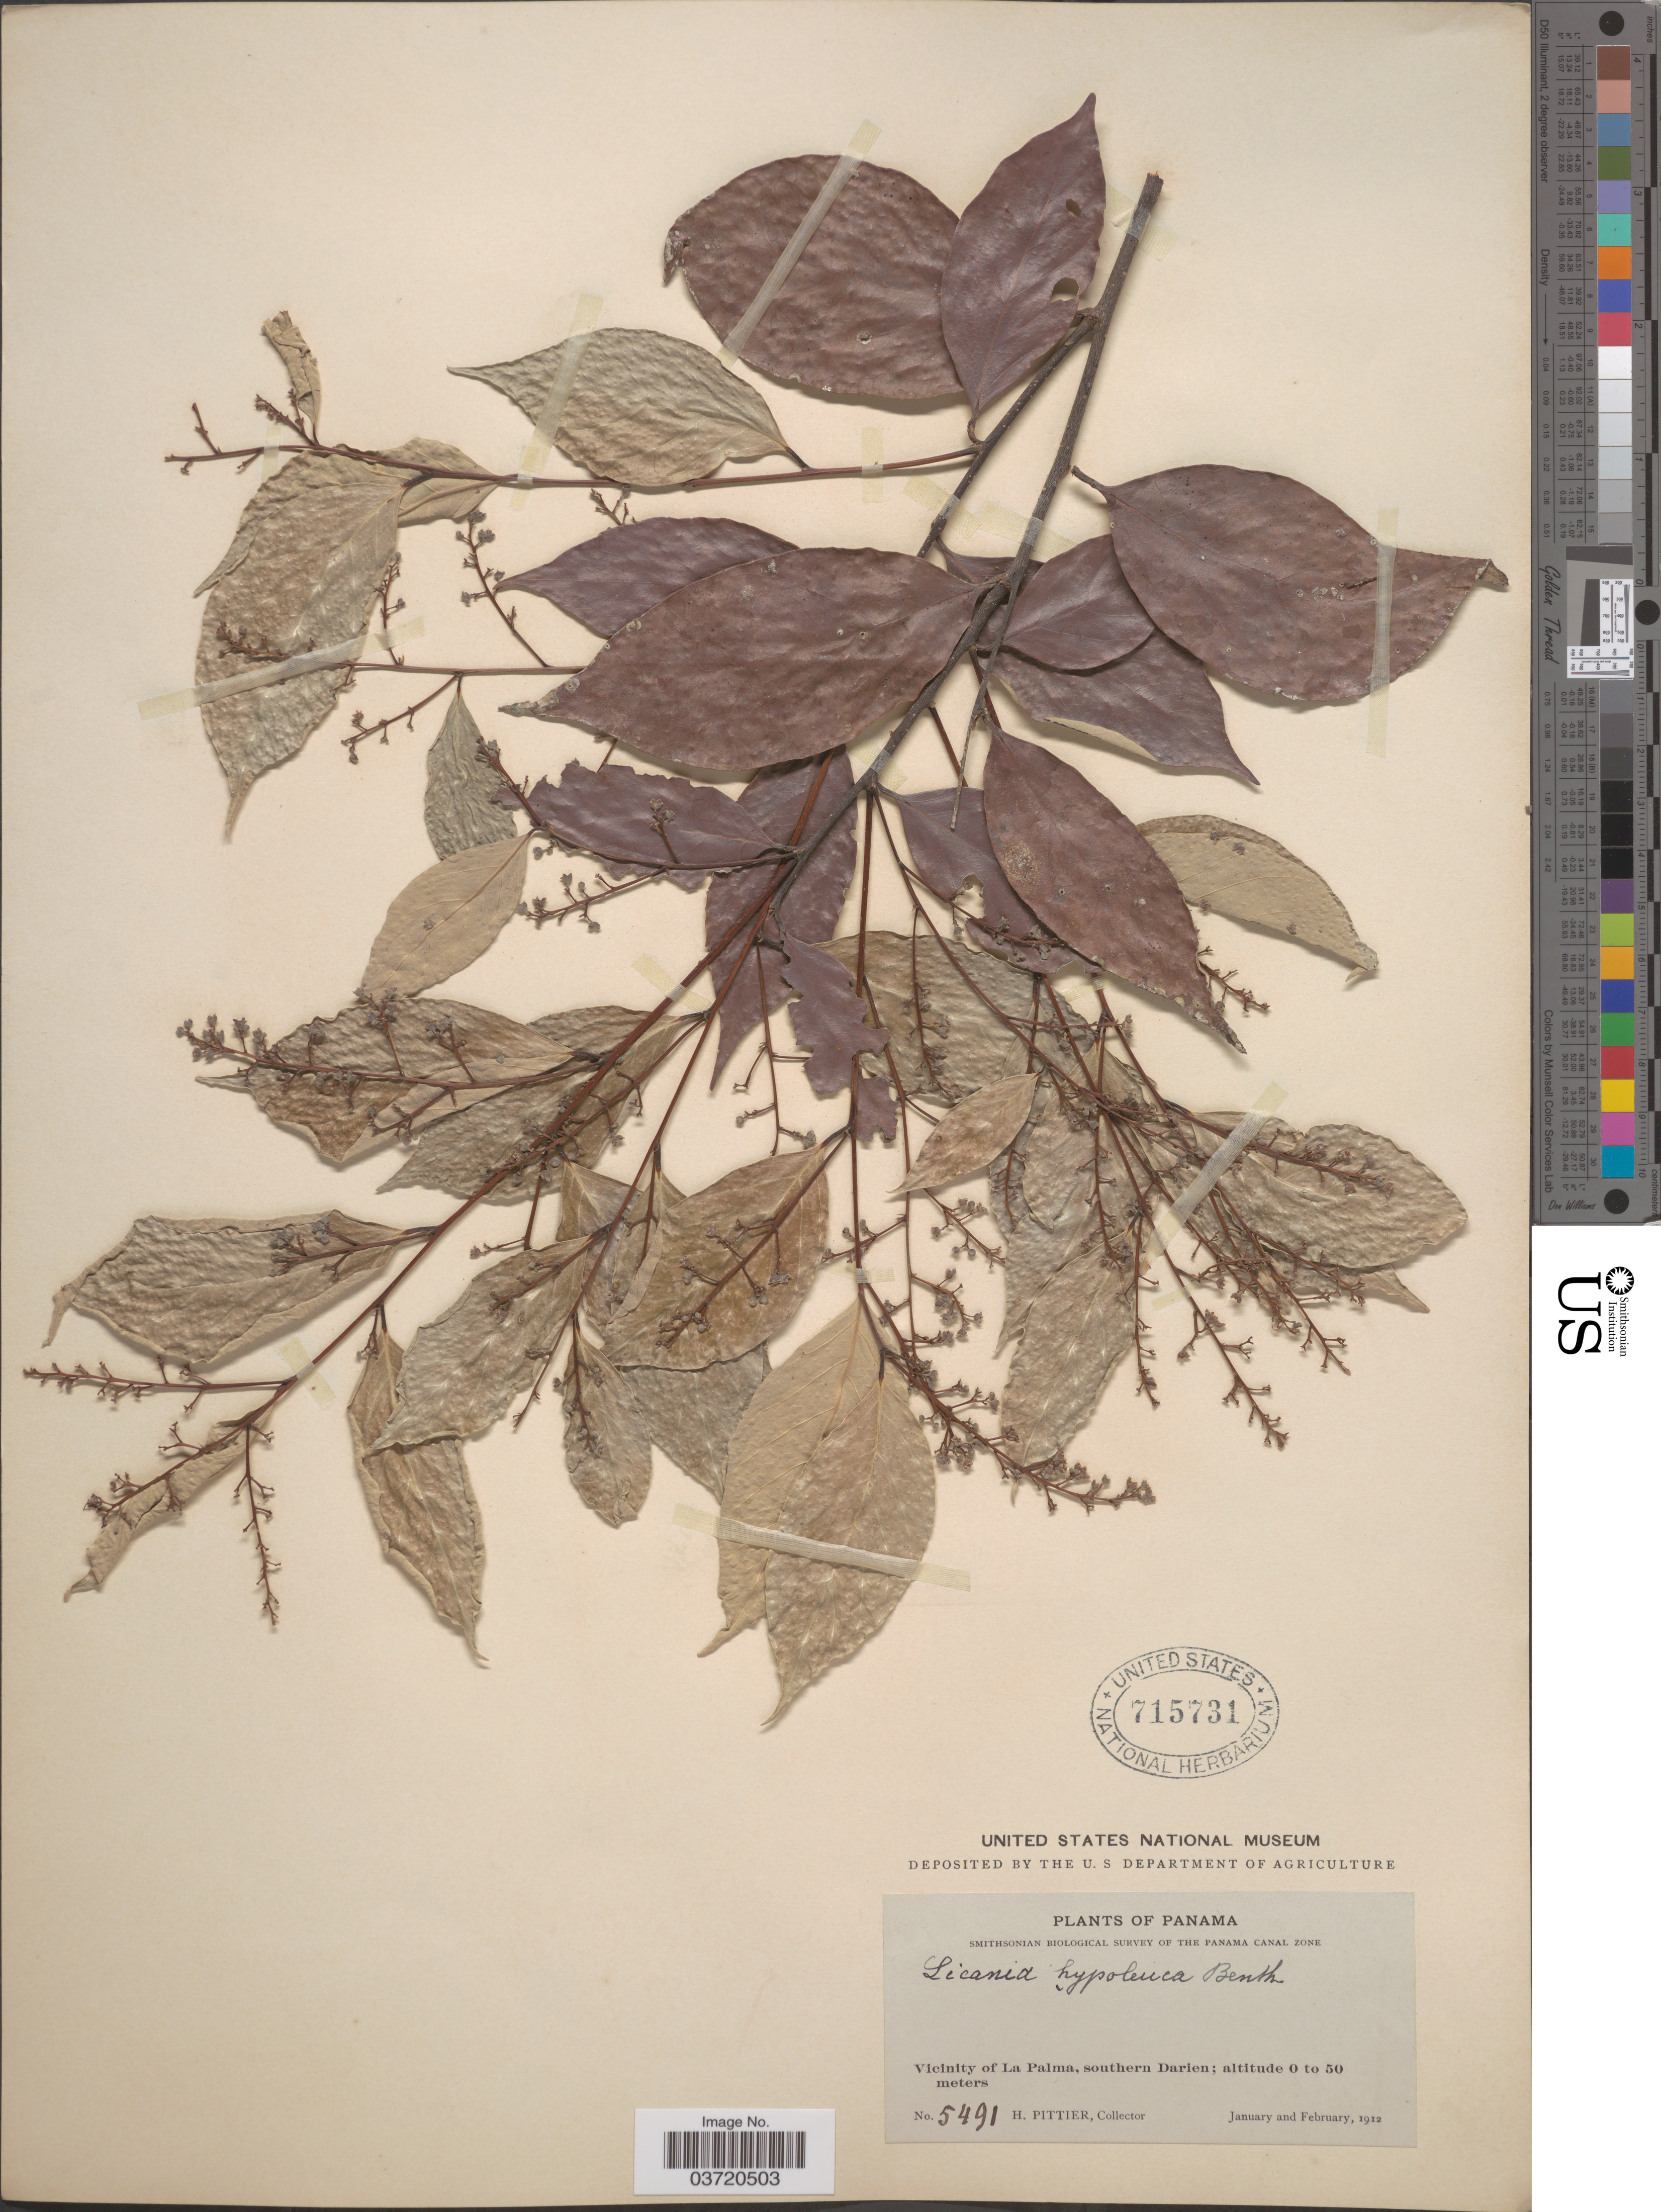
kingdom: Plantae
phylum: Tracheophyta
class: Magnoliopsida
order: Malpighiales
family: Chrysobalanaceae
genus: Licania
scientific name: Licania hypoleuca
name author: Benth.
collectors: H. F. Pittier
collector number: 5491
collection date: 1912-01/1912-02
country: Panama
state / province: Darien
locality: Vicinity of La Palma, southern Darien.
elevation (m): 0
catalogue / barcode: US 715731